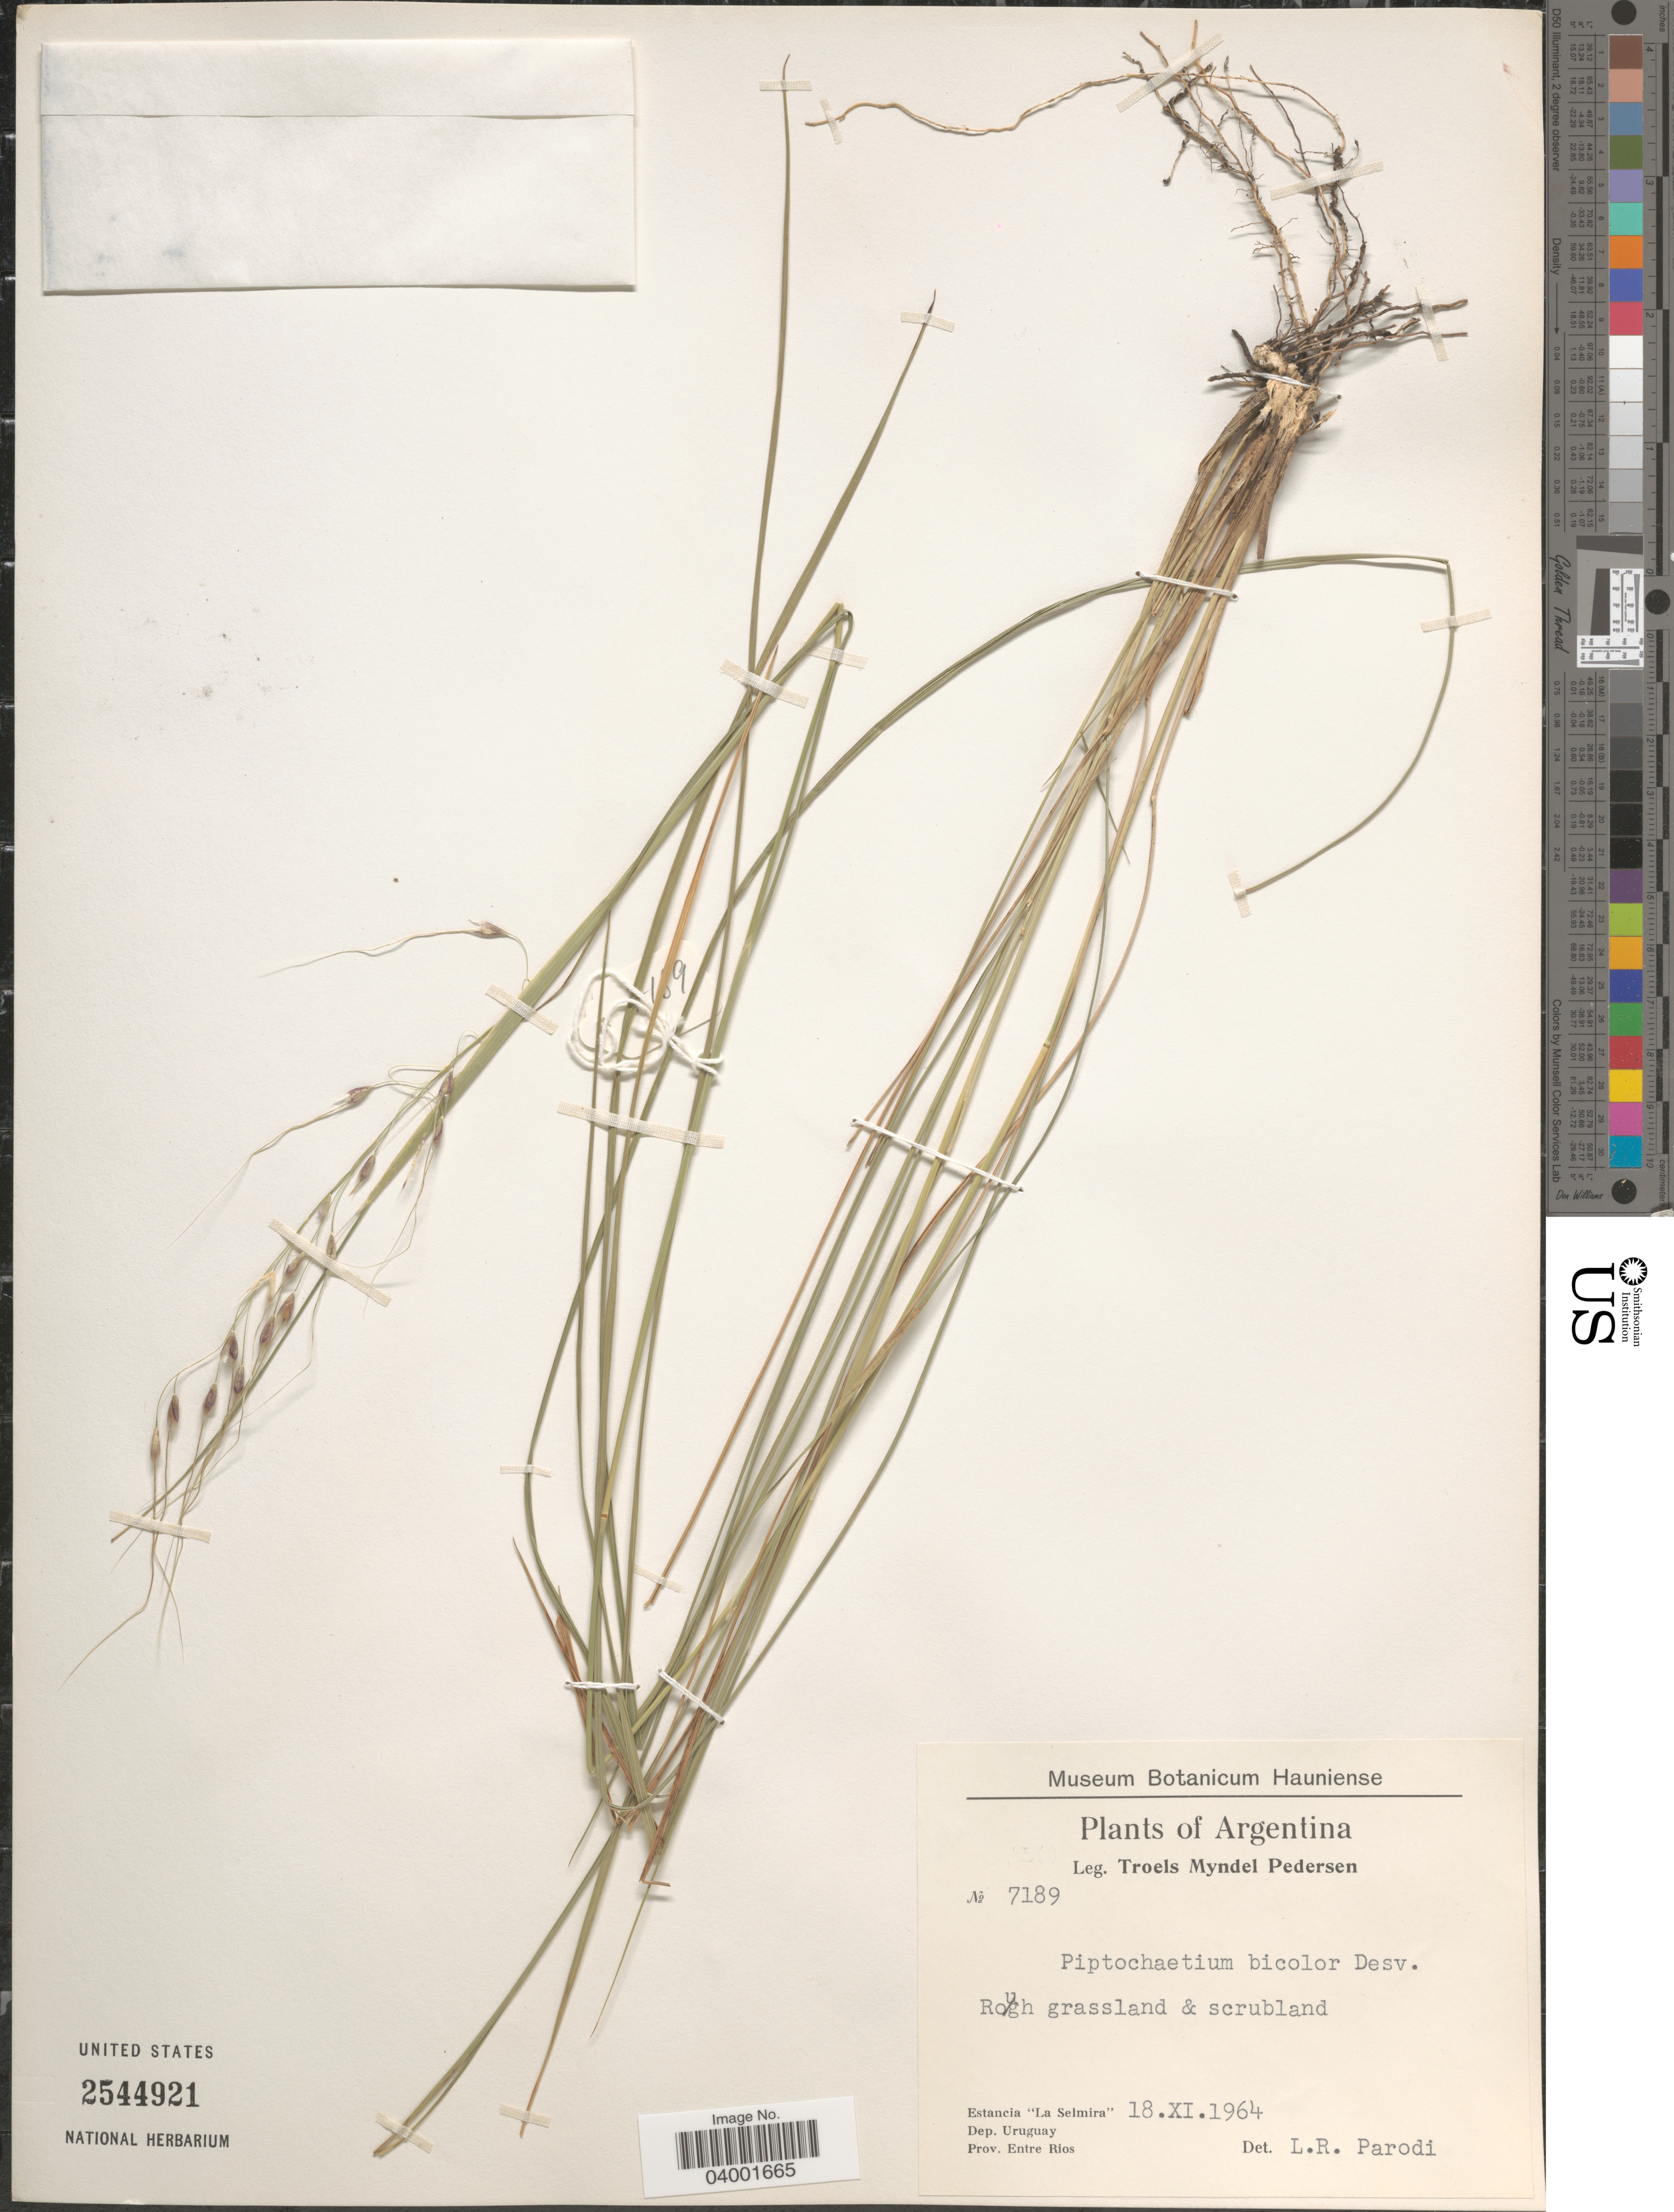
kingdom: Plantae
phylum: Tracheophyta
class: Liliopsida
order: Poales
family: Poaceae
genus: Piptochaetium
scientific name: Piptochaetium bicolor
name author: (Vahl) É. Desv.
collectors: T. Pederson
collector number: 7189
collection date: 1964-11-18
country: Argentina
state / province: Entre Rios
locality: Estancia "La Selmira". Dep. Uruguay.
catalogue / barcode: US 2544921